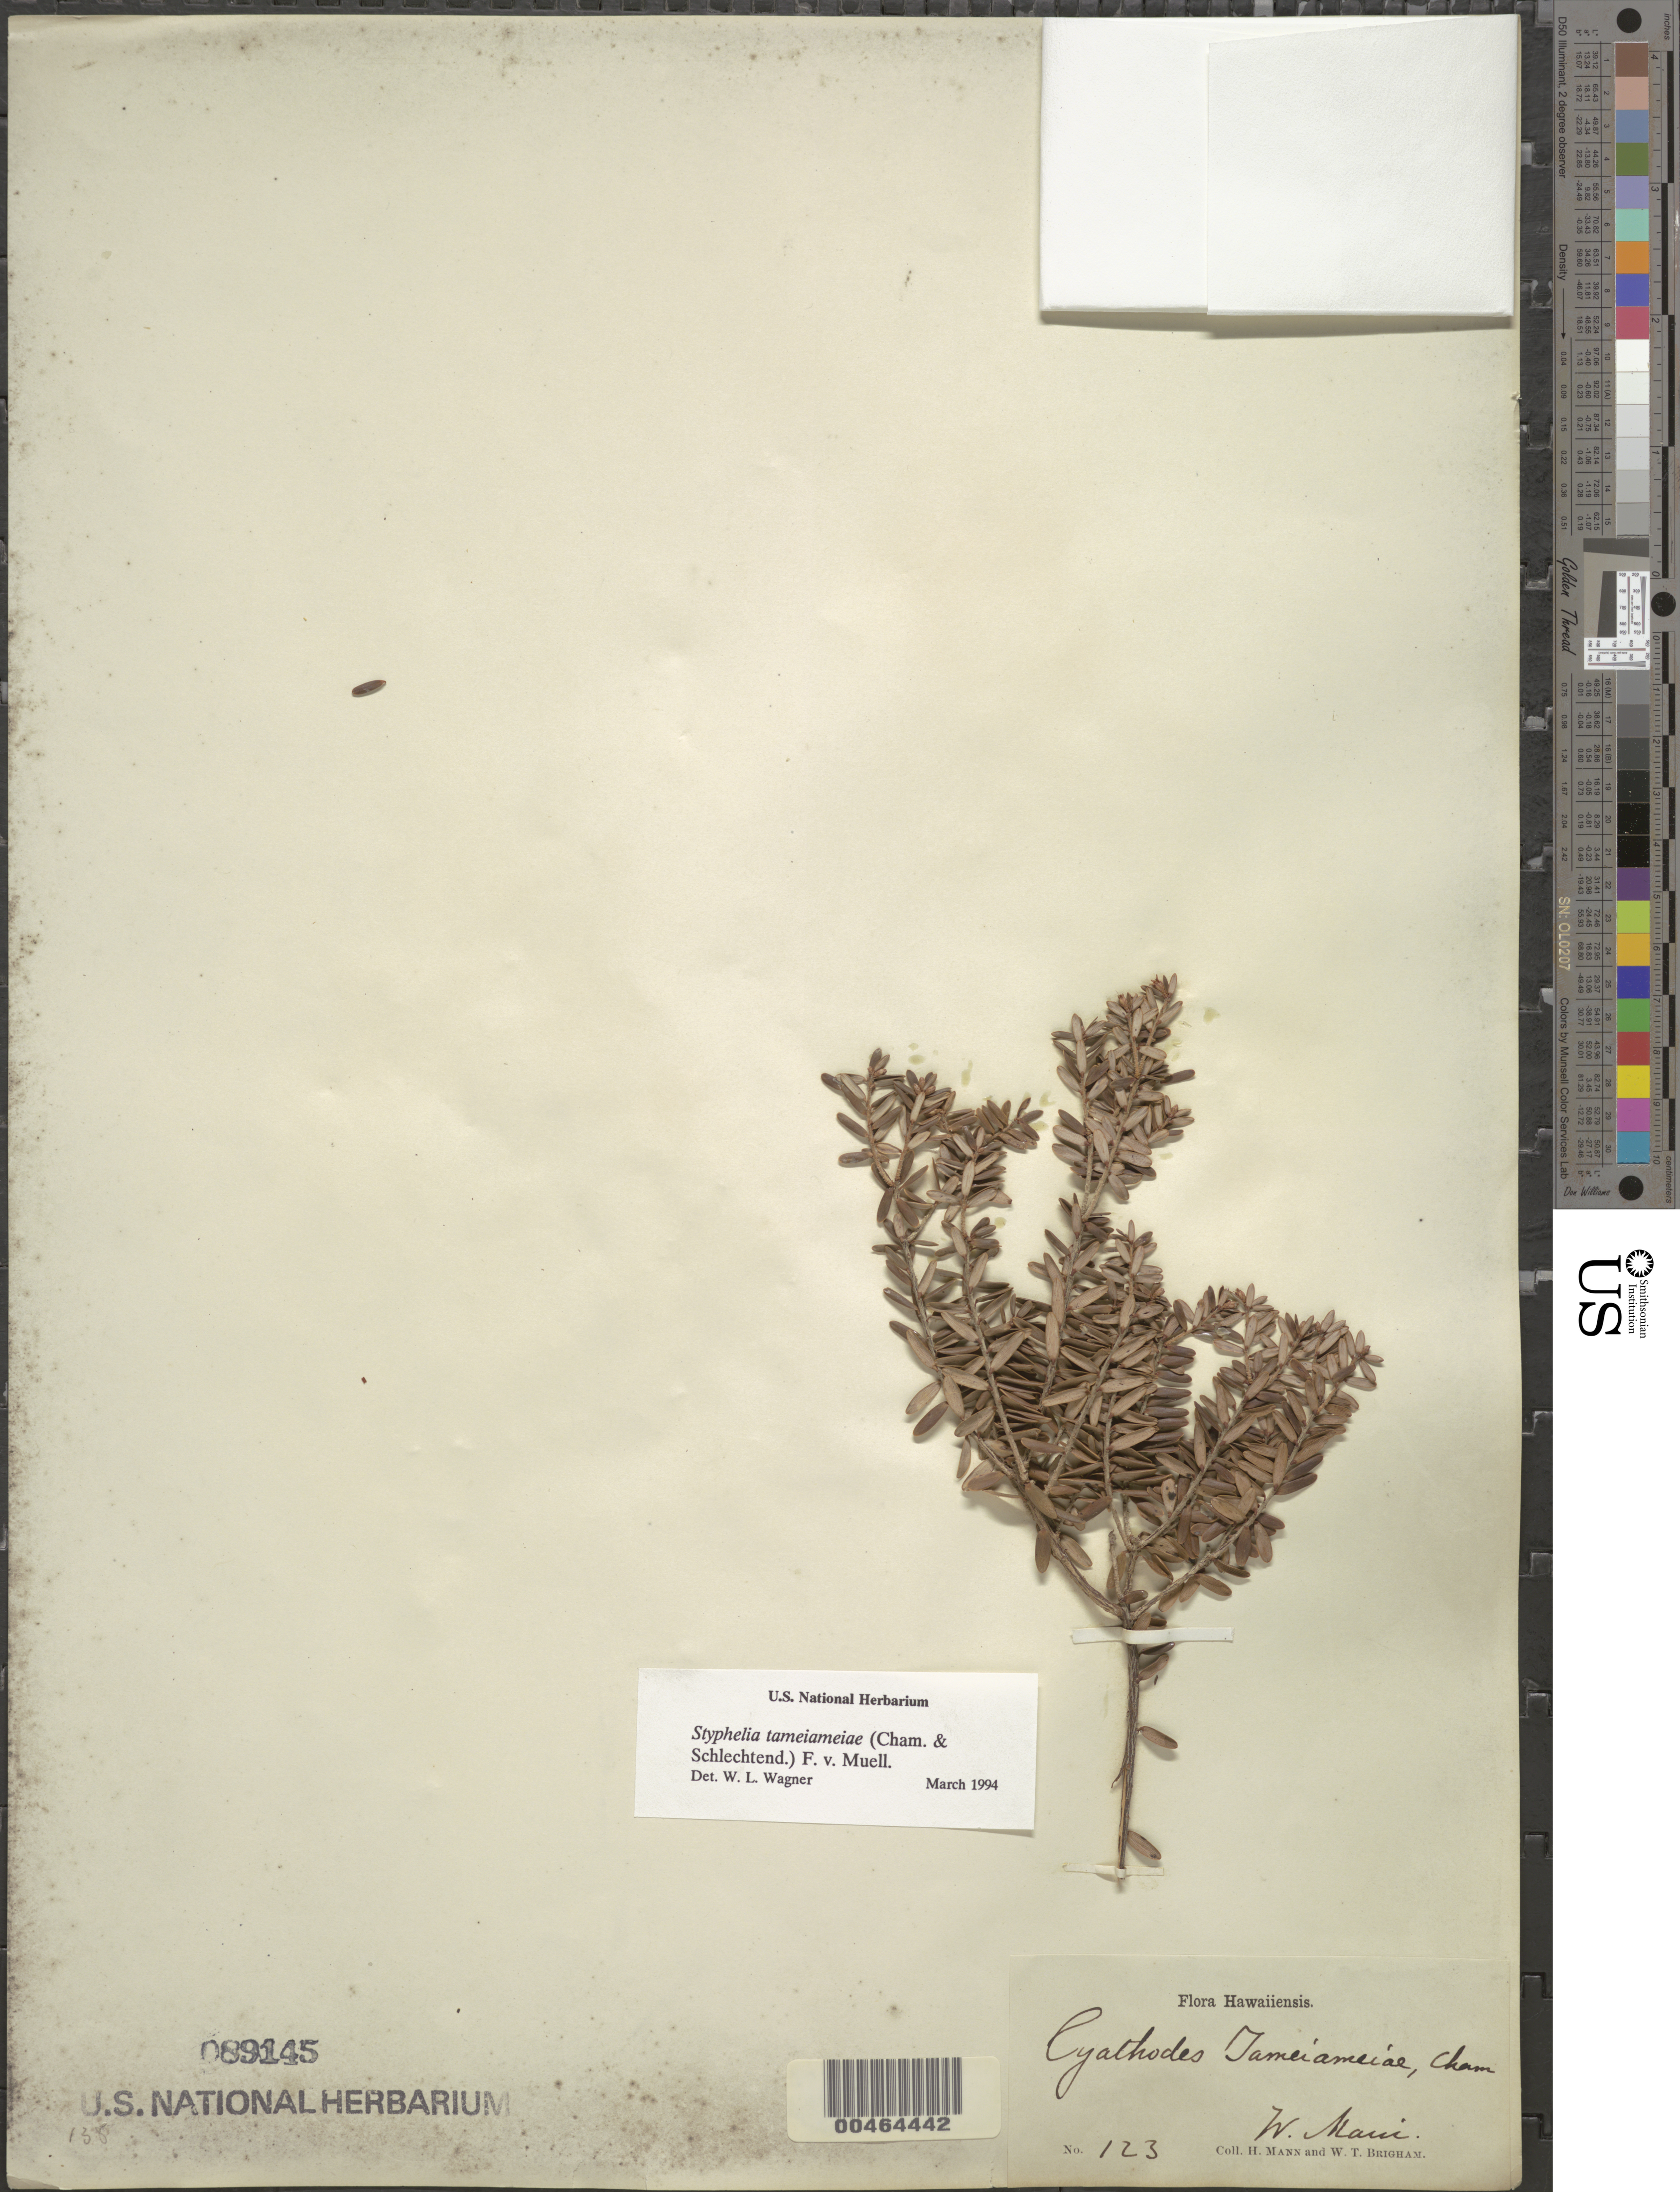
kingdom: Plantae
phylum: Tracheophyta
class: Magnoliopsida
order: Ericales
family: Ericaceae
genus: Leptecophylla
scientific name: Leptecophylla tameiameiae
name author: (Cham. & Schltdl.) C.M. Weiller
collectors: H. Mann & W. T. Brigham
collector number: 123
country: United States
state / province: Hawaii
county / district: Maui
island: Maui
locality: West Maui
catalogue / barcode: US 89145